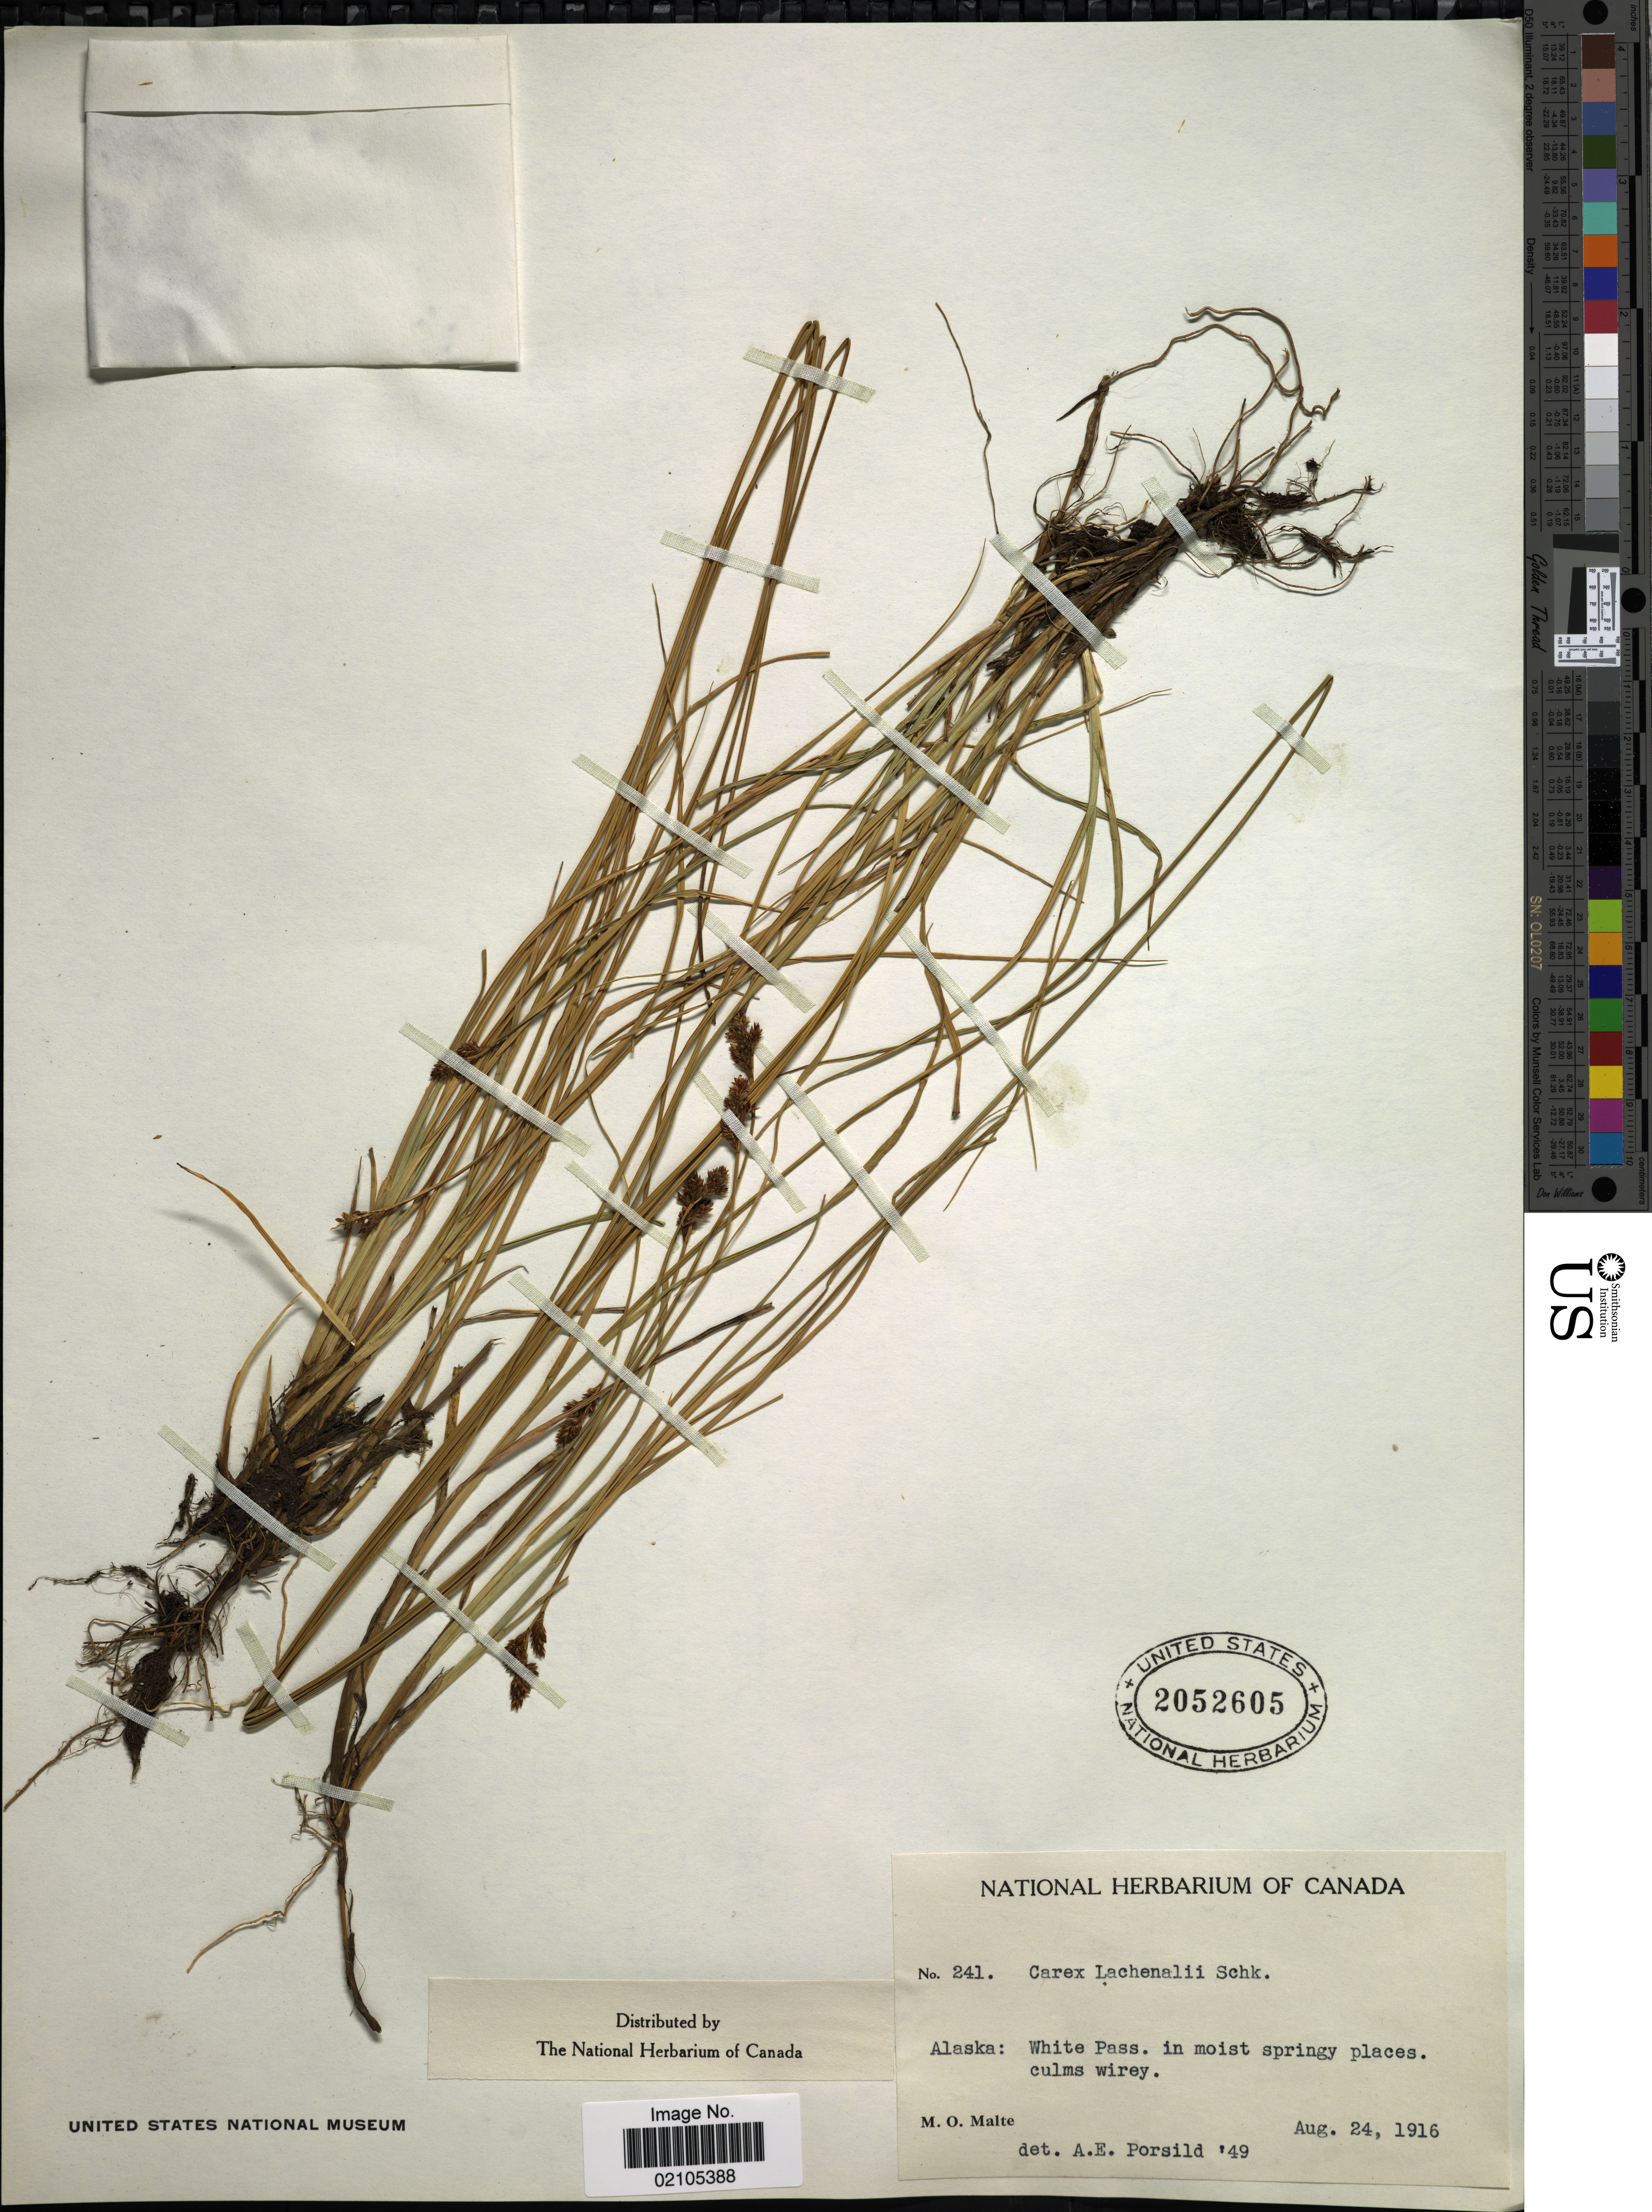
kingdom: Plantae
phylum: Tracheophyta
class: Liliopsida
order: Poales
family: Cyperaceae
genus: Carex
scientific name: Carex lachenalii subsp. lachenalii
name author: Schkuhr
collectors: M. O. Malte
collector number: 241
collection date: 1916-08-24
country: United States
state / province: Alaska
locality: White Pass. in moist springy places. culms wirey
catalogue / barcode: US 2052605